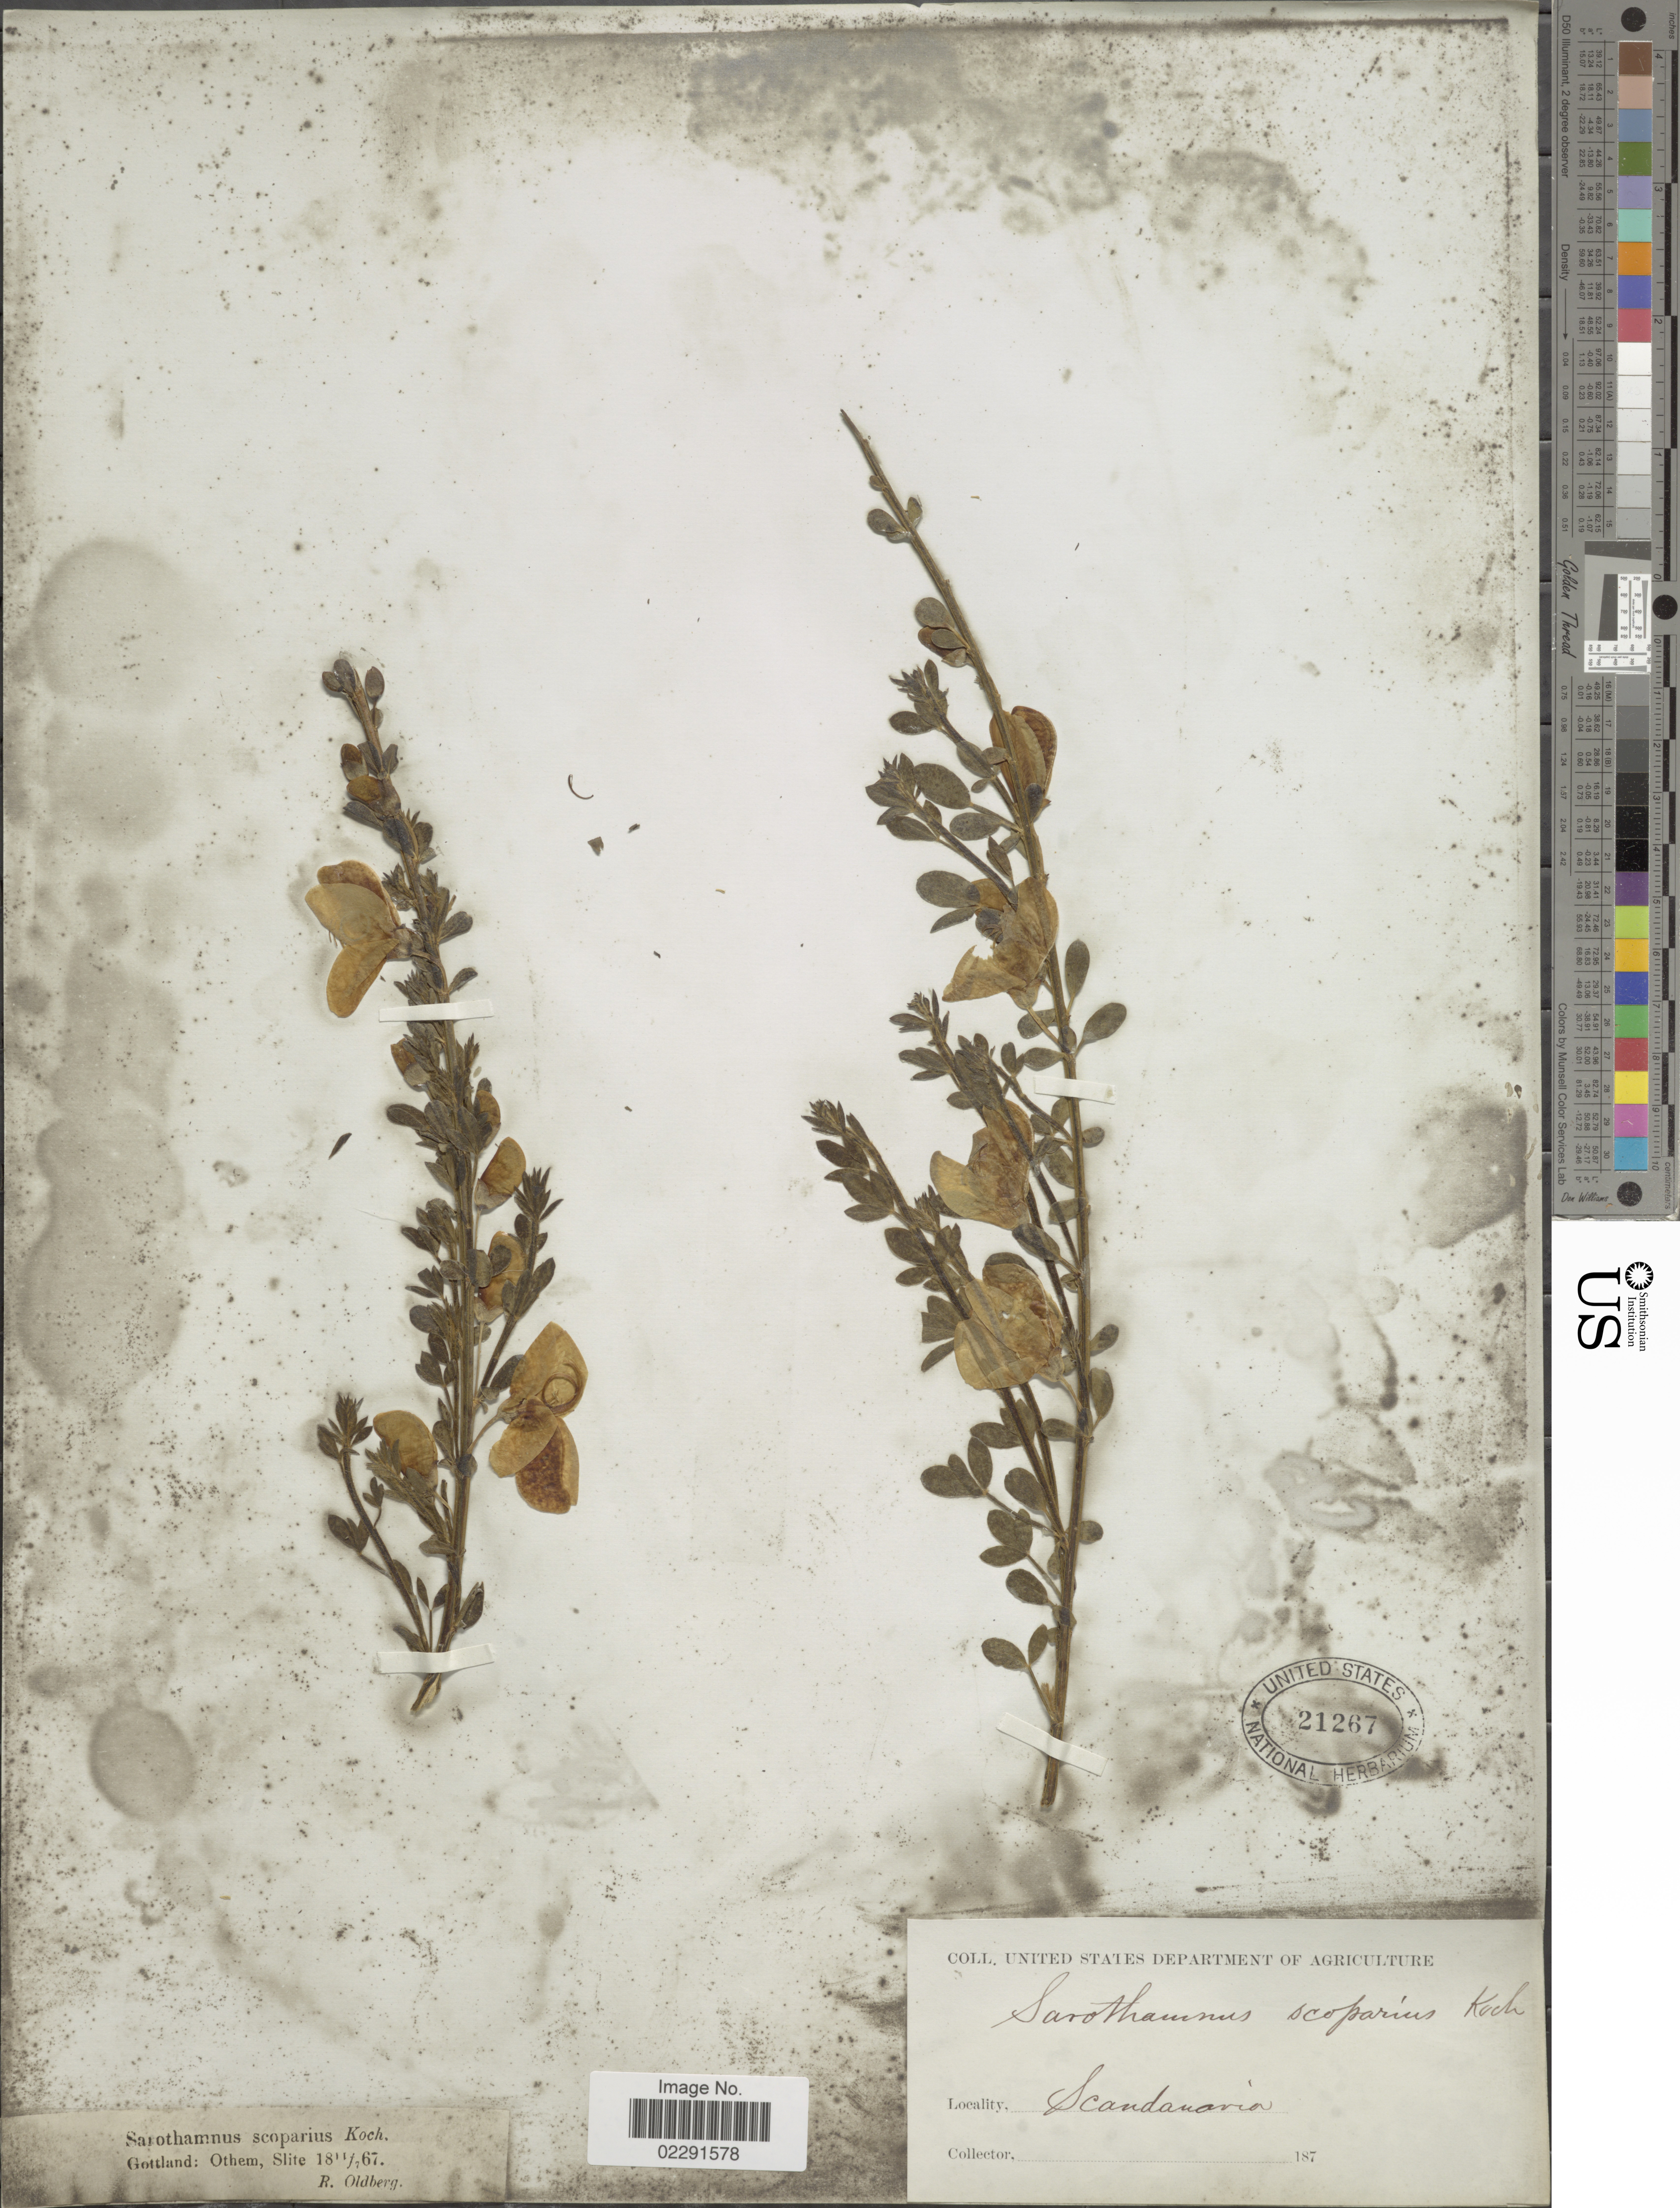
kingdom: Plantae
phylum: Tracheophyta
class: Magnoliopsida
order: Fabales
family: Fabaceae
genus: Cytisus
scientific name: Cytisus scoparius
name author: (L.) Link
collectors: R. Oldberg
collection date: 1867-07-11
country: Sweden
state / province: Gotland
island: Gotland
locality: Othem, Slite.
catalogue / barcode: US 21267